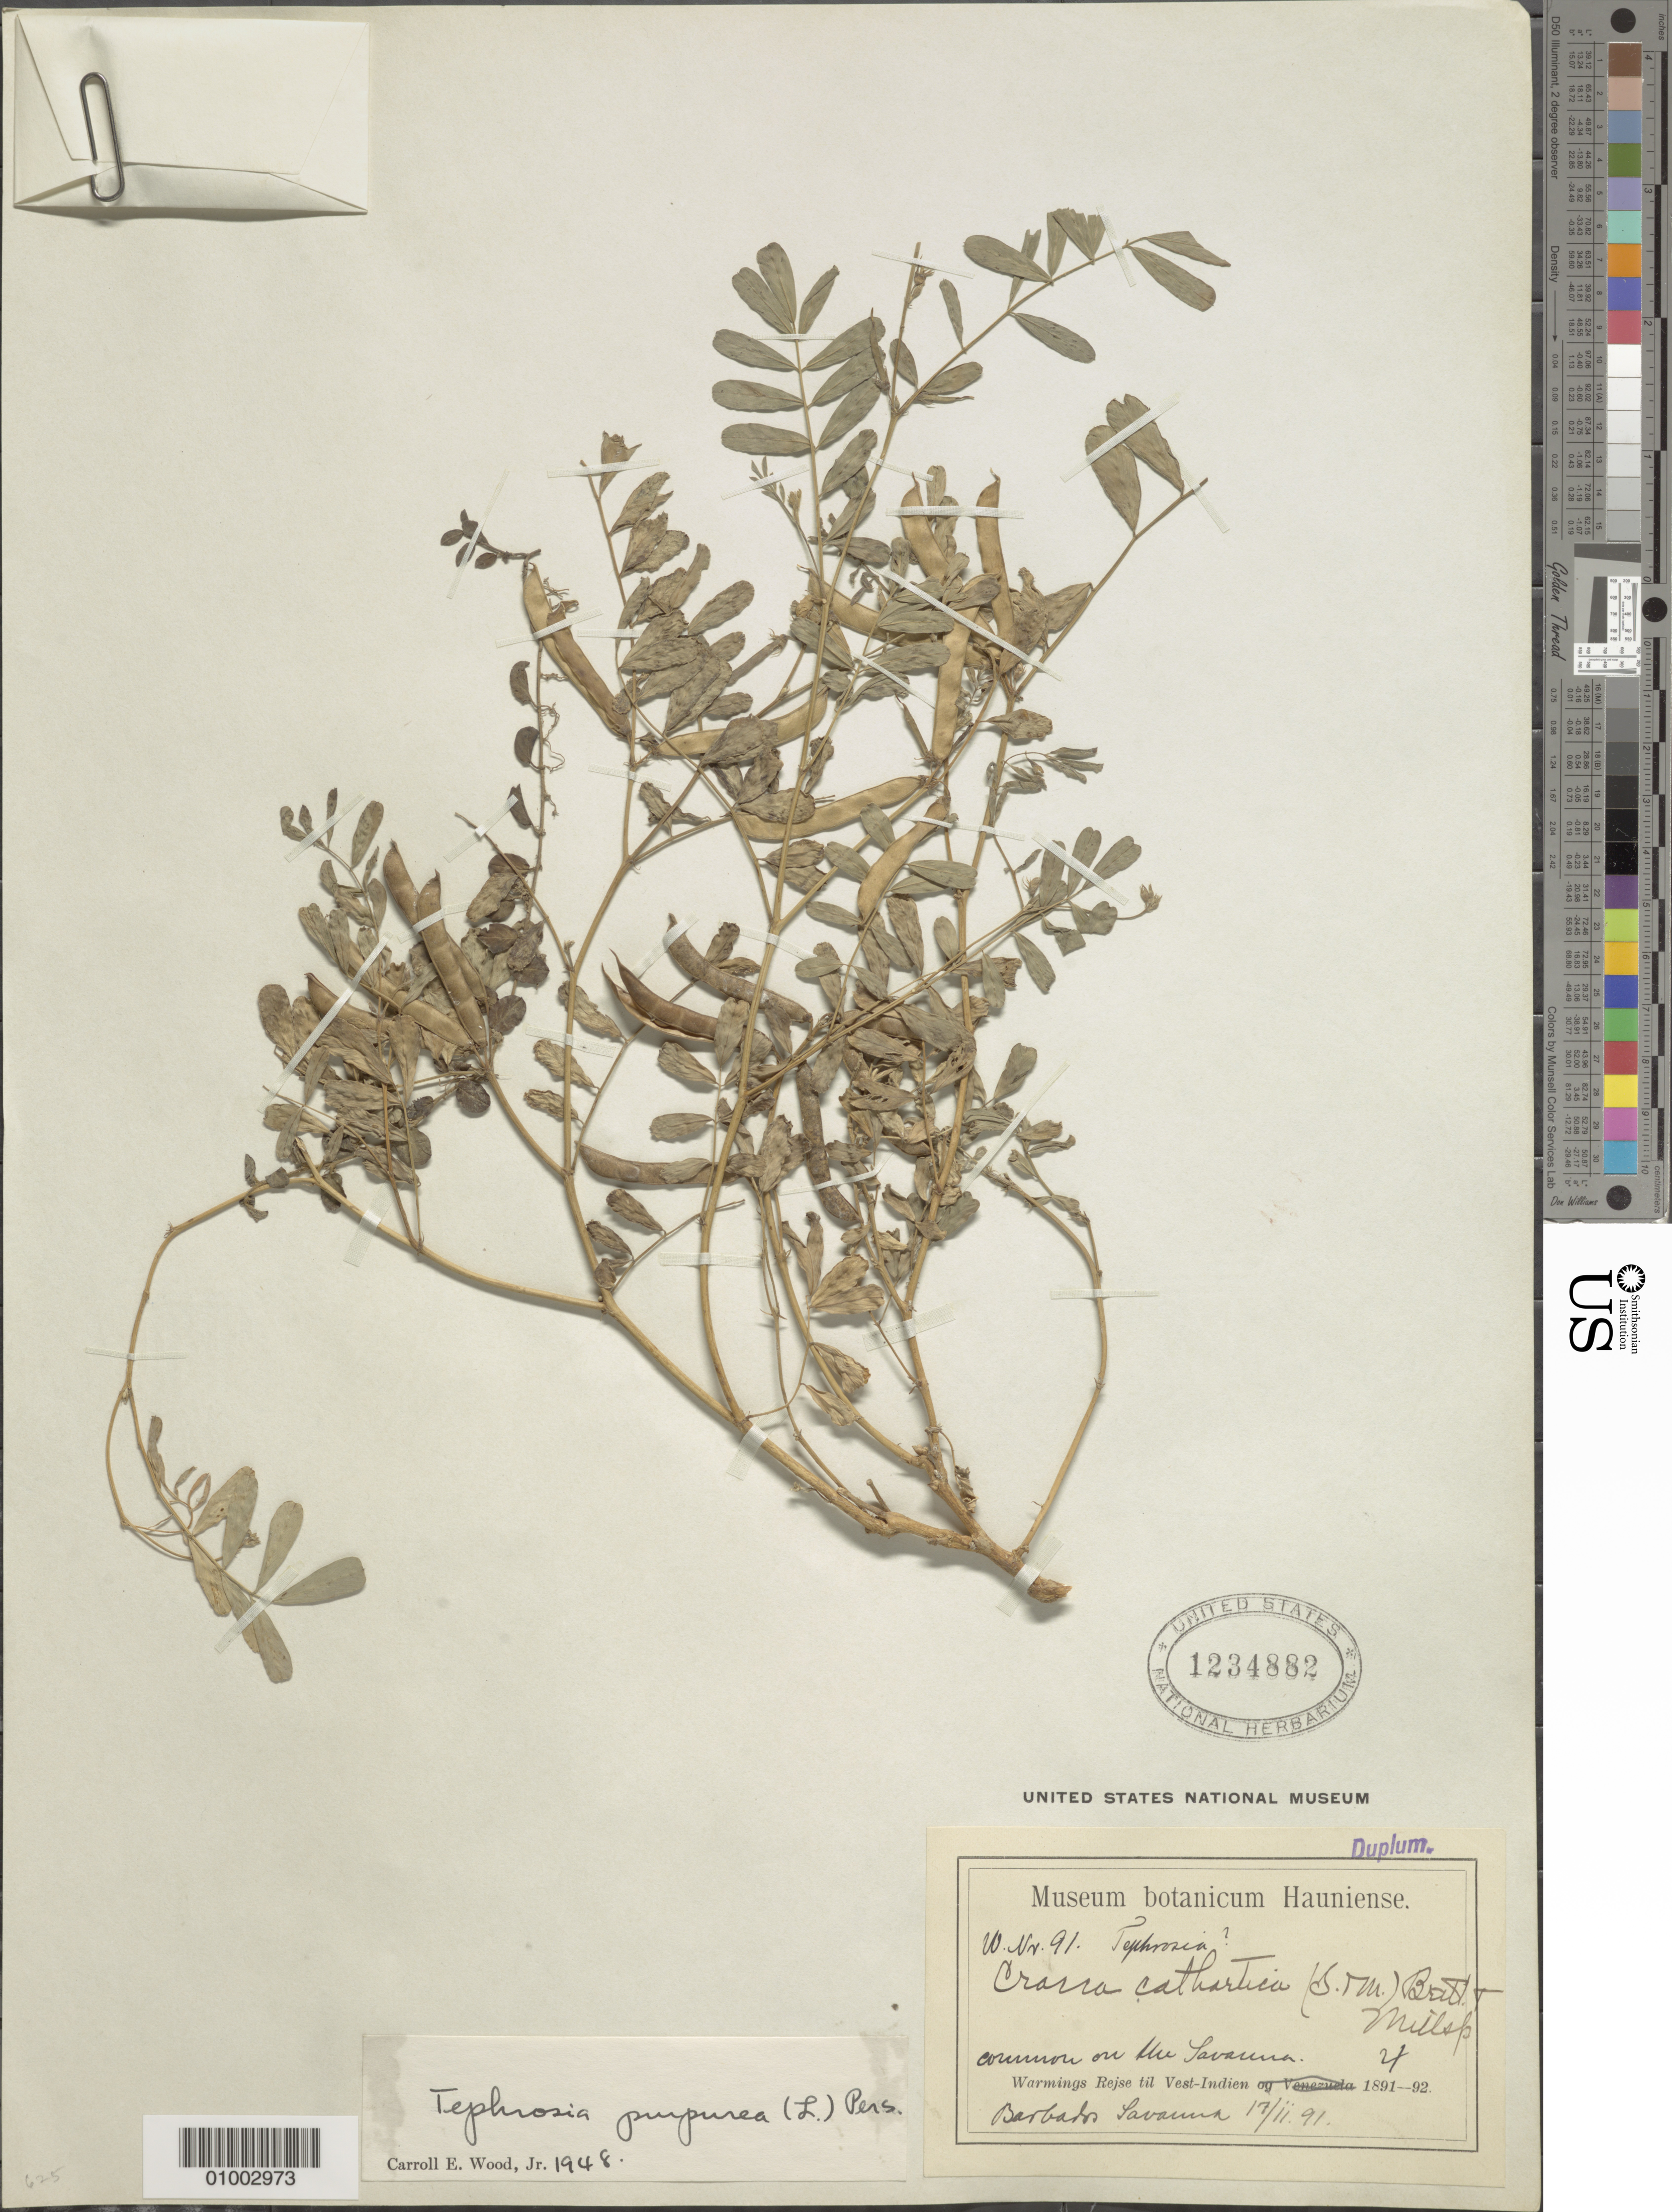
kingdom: Plantae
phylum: Tracheophyta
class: Magnoliopsida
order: Fabales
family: Fabaceae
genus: Tephrosia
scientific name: Tephrosia purpurea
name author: (L.) Pers.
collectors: ex Mus. Bot. Hauniense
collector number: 91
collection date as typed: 1891 to -- --- 1892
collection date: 1891/1892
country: Barbados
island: Barbados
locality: Savanna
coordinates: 0 N, 0 E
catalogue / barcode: US 1234882